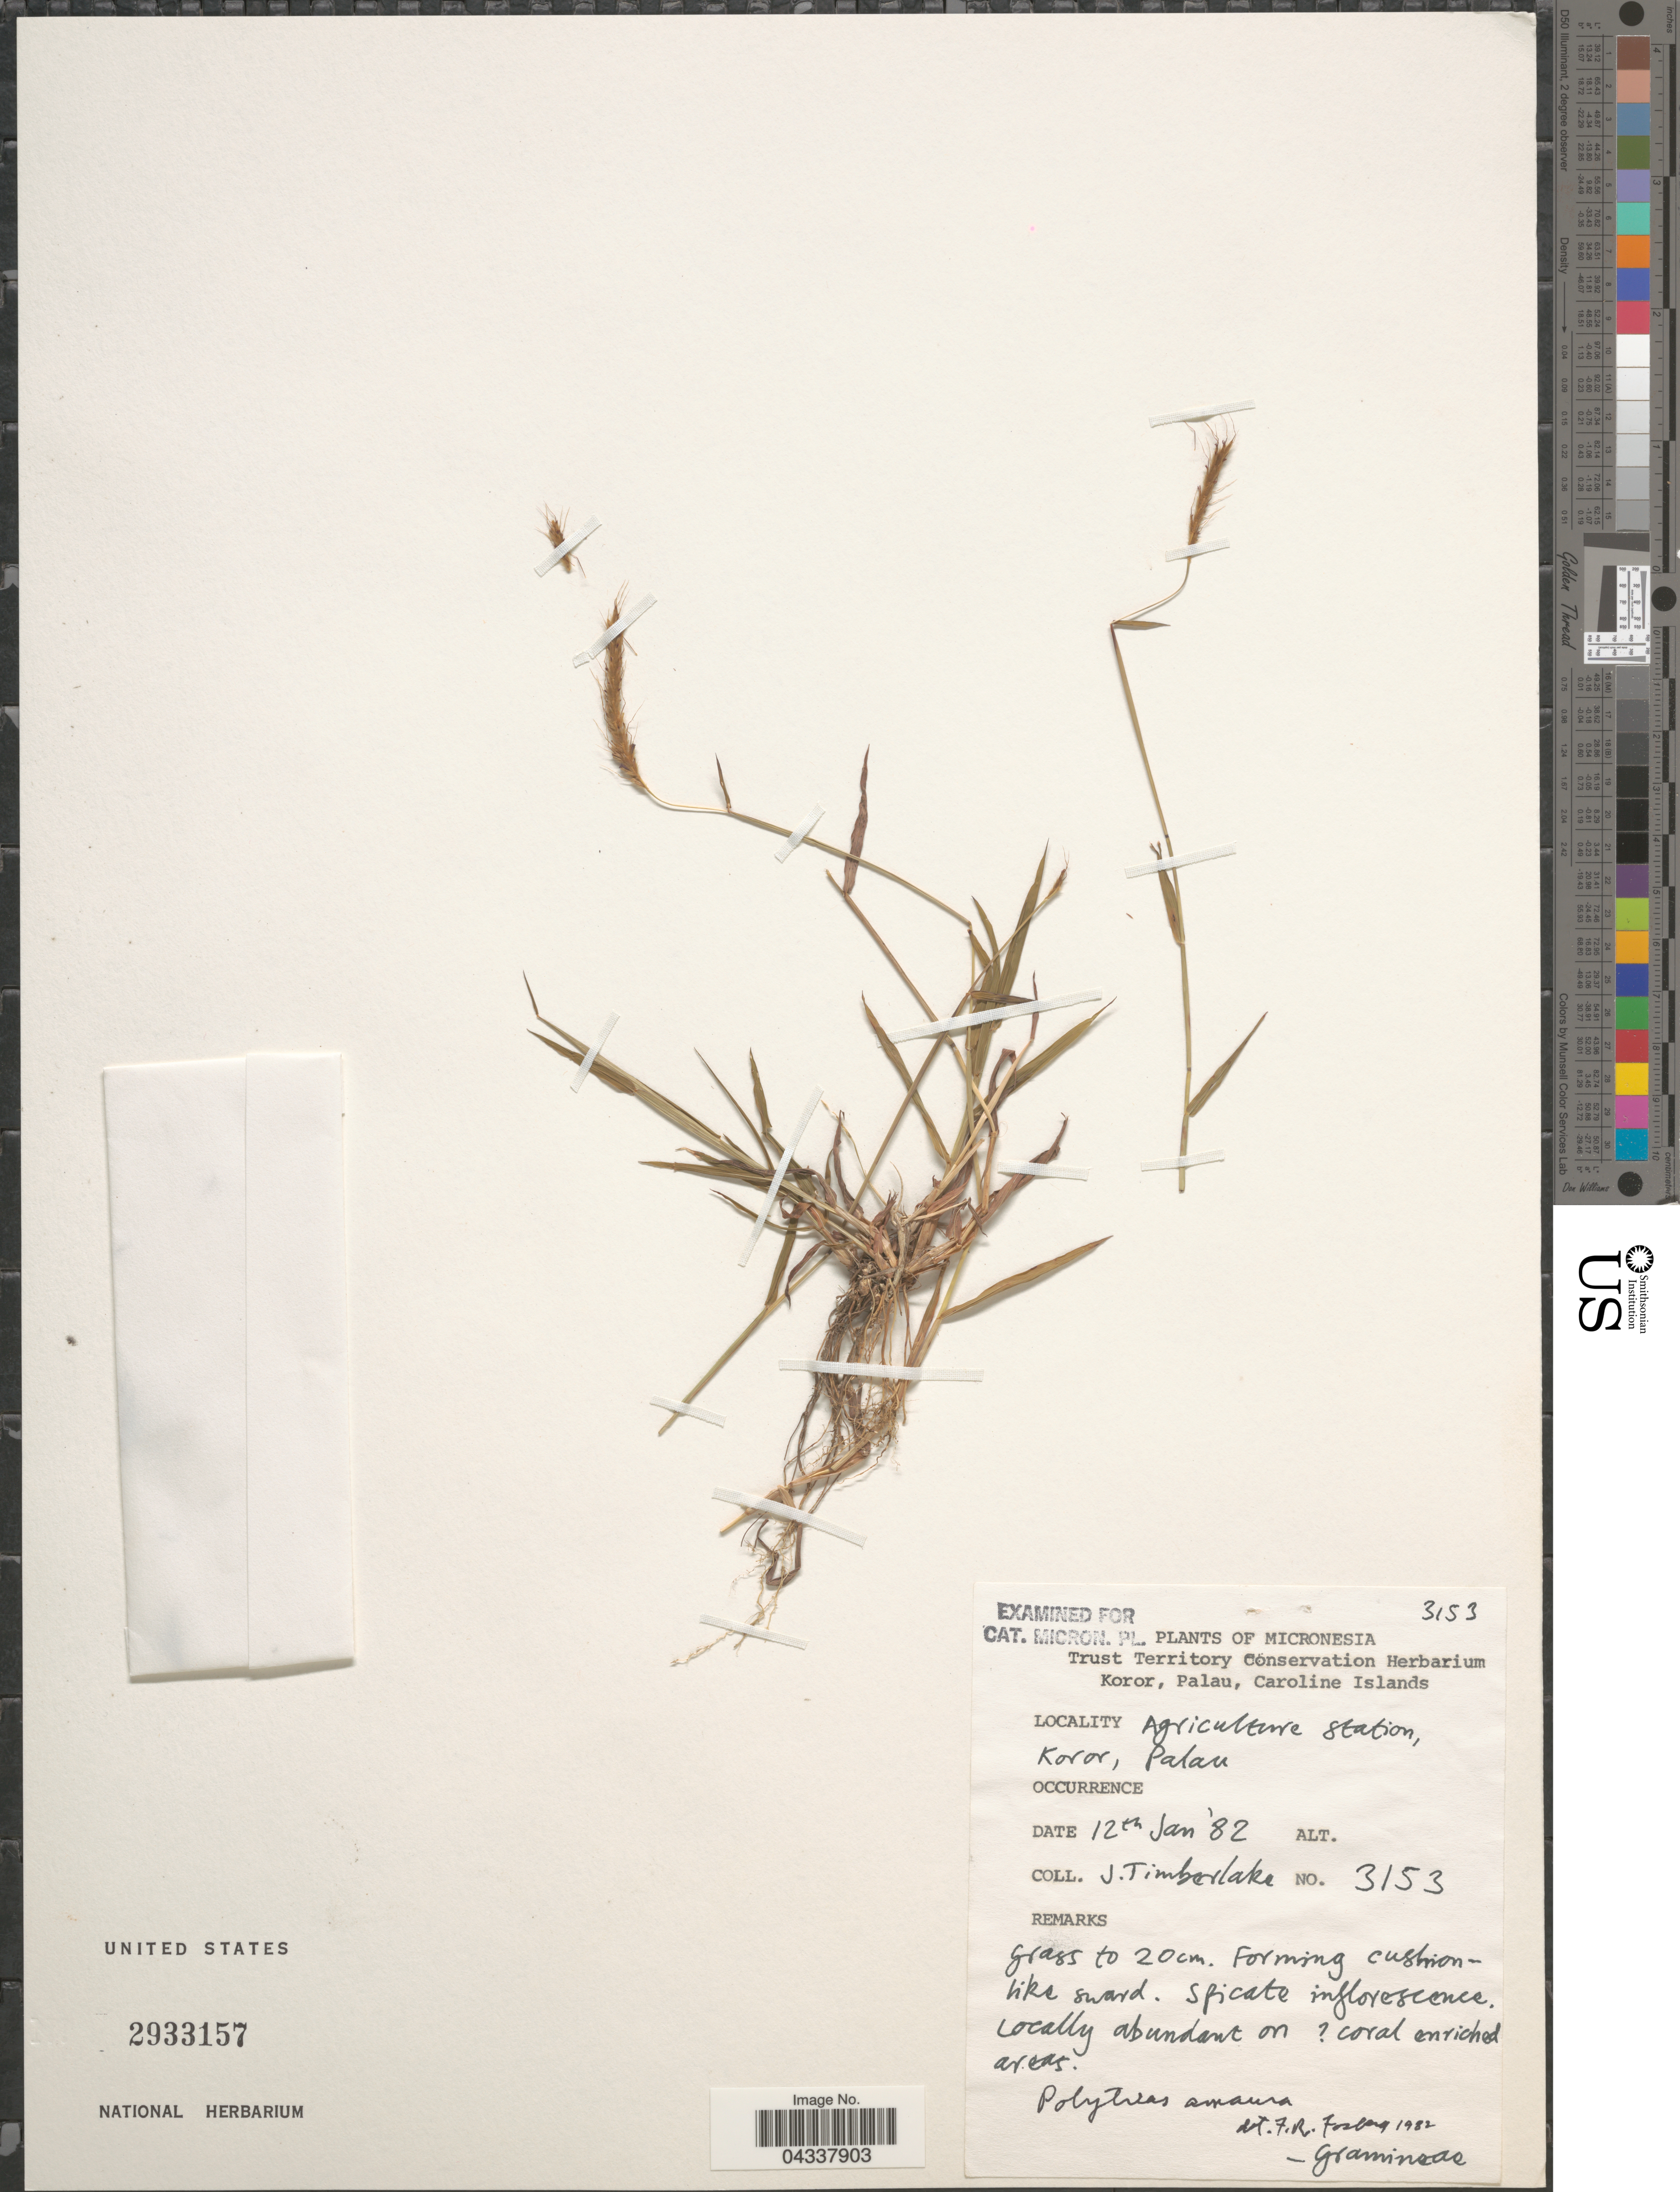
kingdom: Plantae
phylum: Tracheophyta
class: Liliopsida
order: Poales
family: Poaceae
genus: Polytrias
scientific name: Polytrias indica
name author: (Houtt.) Veldkamp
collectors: J. Timberlake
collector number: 3153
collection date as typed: Transcribed d/m/y: 12/1/82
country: Palau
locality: Micronesia. Agriculture Station, Koror, Palau.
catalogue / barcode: US 2933157